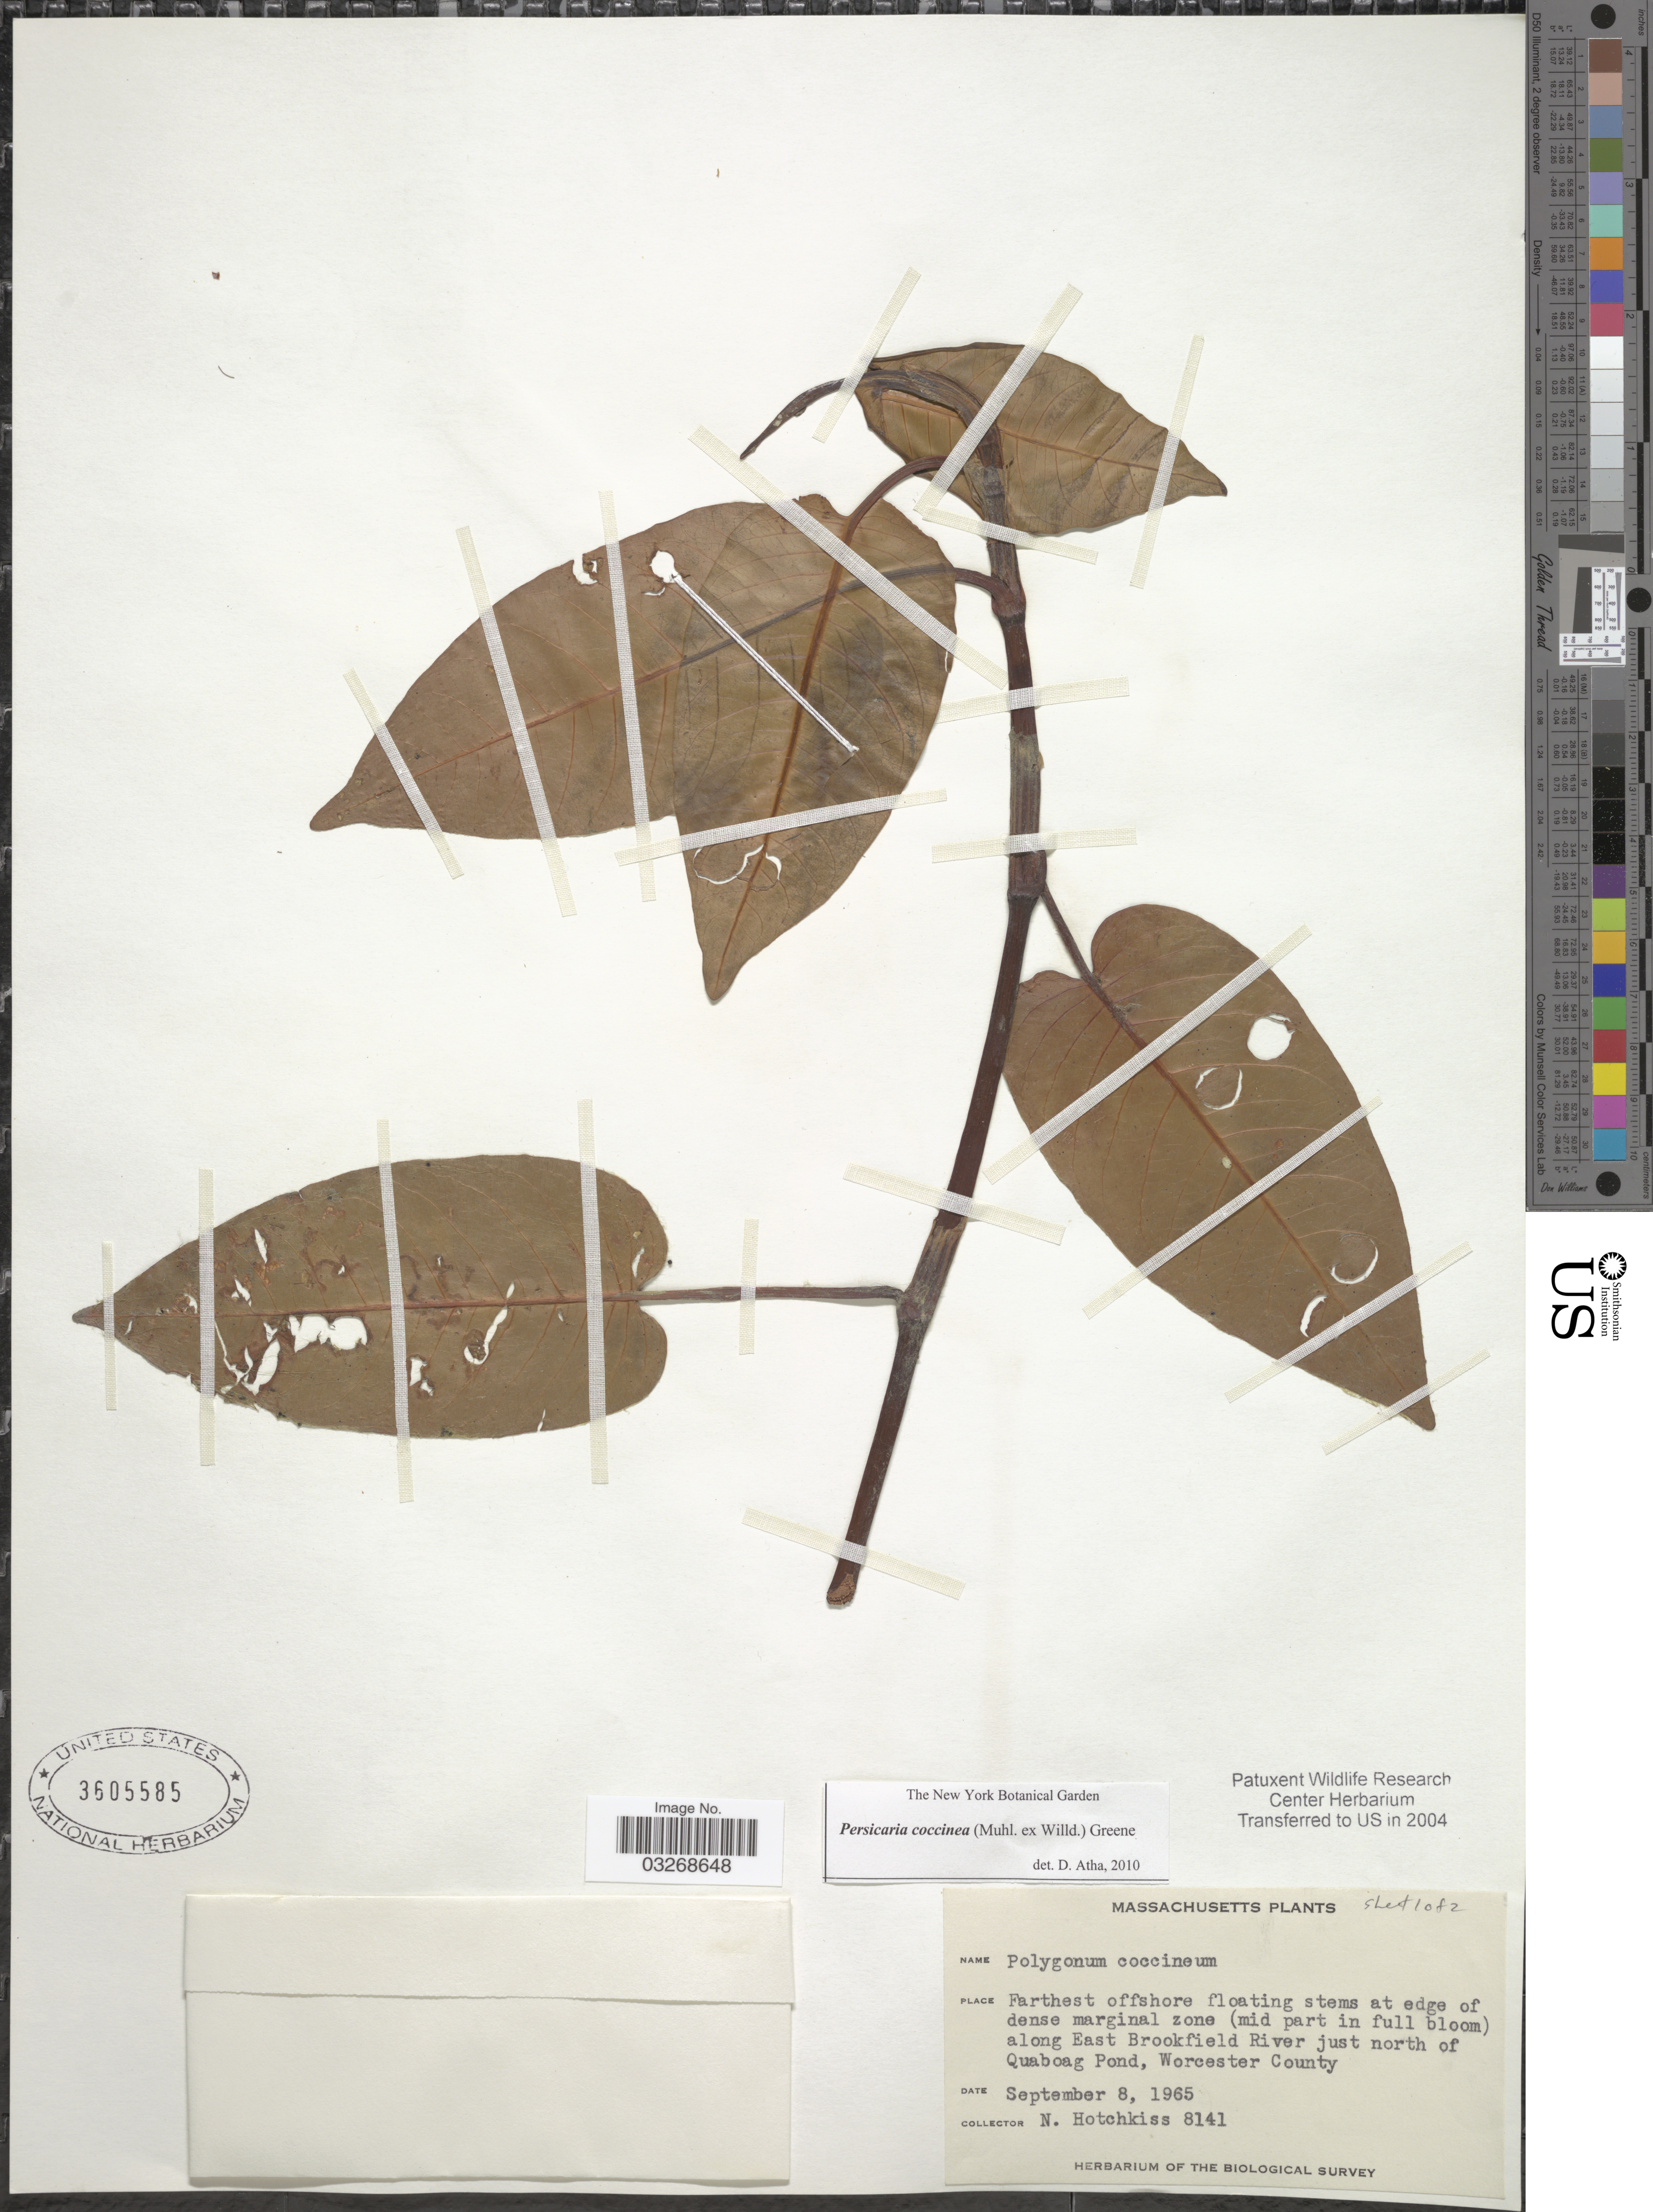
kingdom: Plantae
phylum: Tracheophyta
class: Magnoliopsida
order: Caryophyllales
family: Polygonaceae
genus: Persicaria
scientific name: Persicaria coccinea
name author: (Muhl. ex Willd.) Greene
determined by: Atha, D. E.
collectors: N. Hotchkiss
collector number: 8141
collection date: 1965-09-08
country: United States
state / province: Massachusetts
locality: Along East Brookfield River just north of Quaboag Pond, Worcester County.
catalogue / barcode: US 3605585